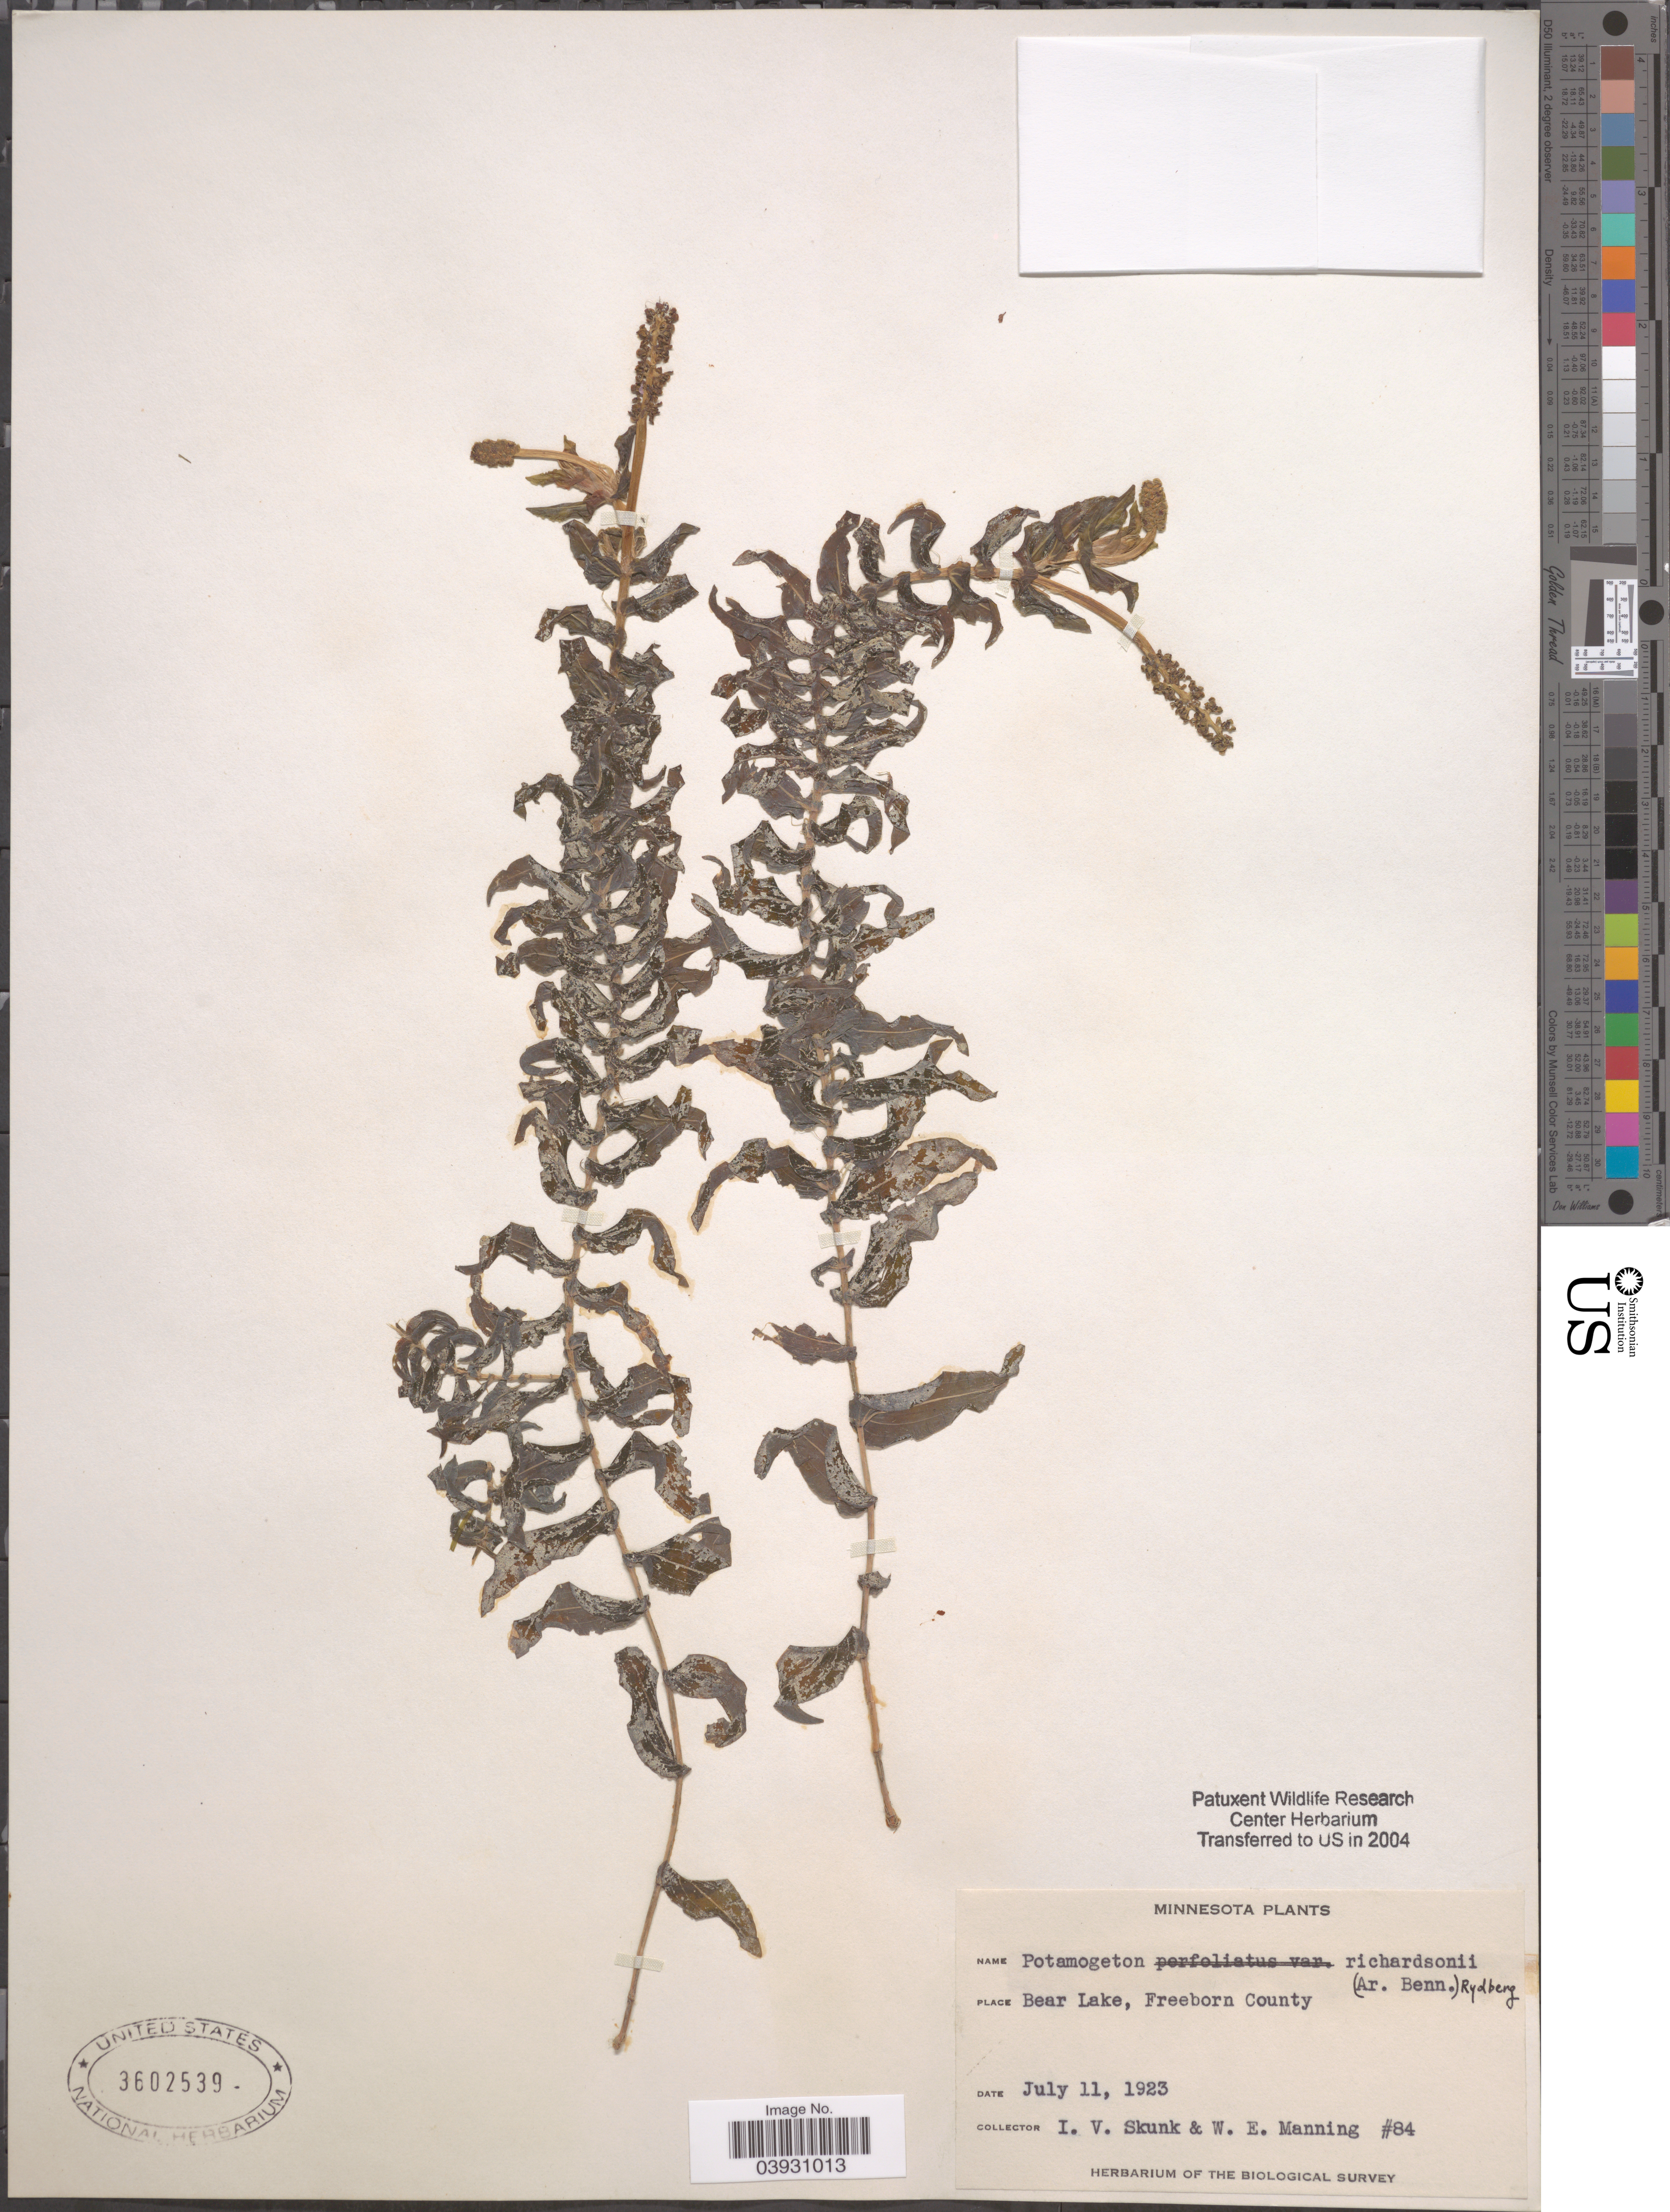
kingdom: Plantae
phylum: Tracheophyta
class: Liliopsida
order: Alismatales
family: Potamogetonaceae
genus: Potamogeton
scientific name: Potamogeton richardsonii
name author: (A.W. Benn.) Rydb.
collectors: I. Skunk & W. Manning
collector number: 84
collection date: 1923-07-11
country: United States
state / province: Minnesota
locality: Bear Lake, Freeborn County.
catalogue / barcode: US 3602539